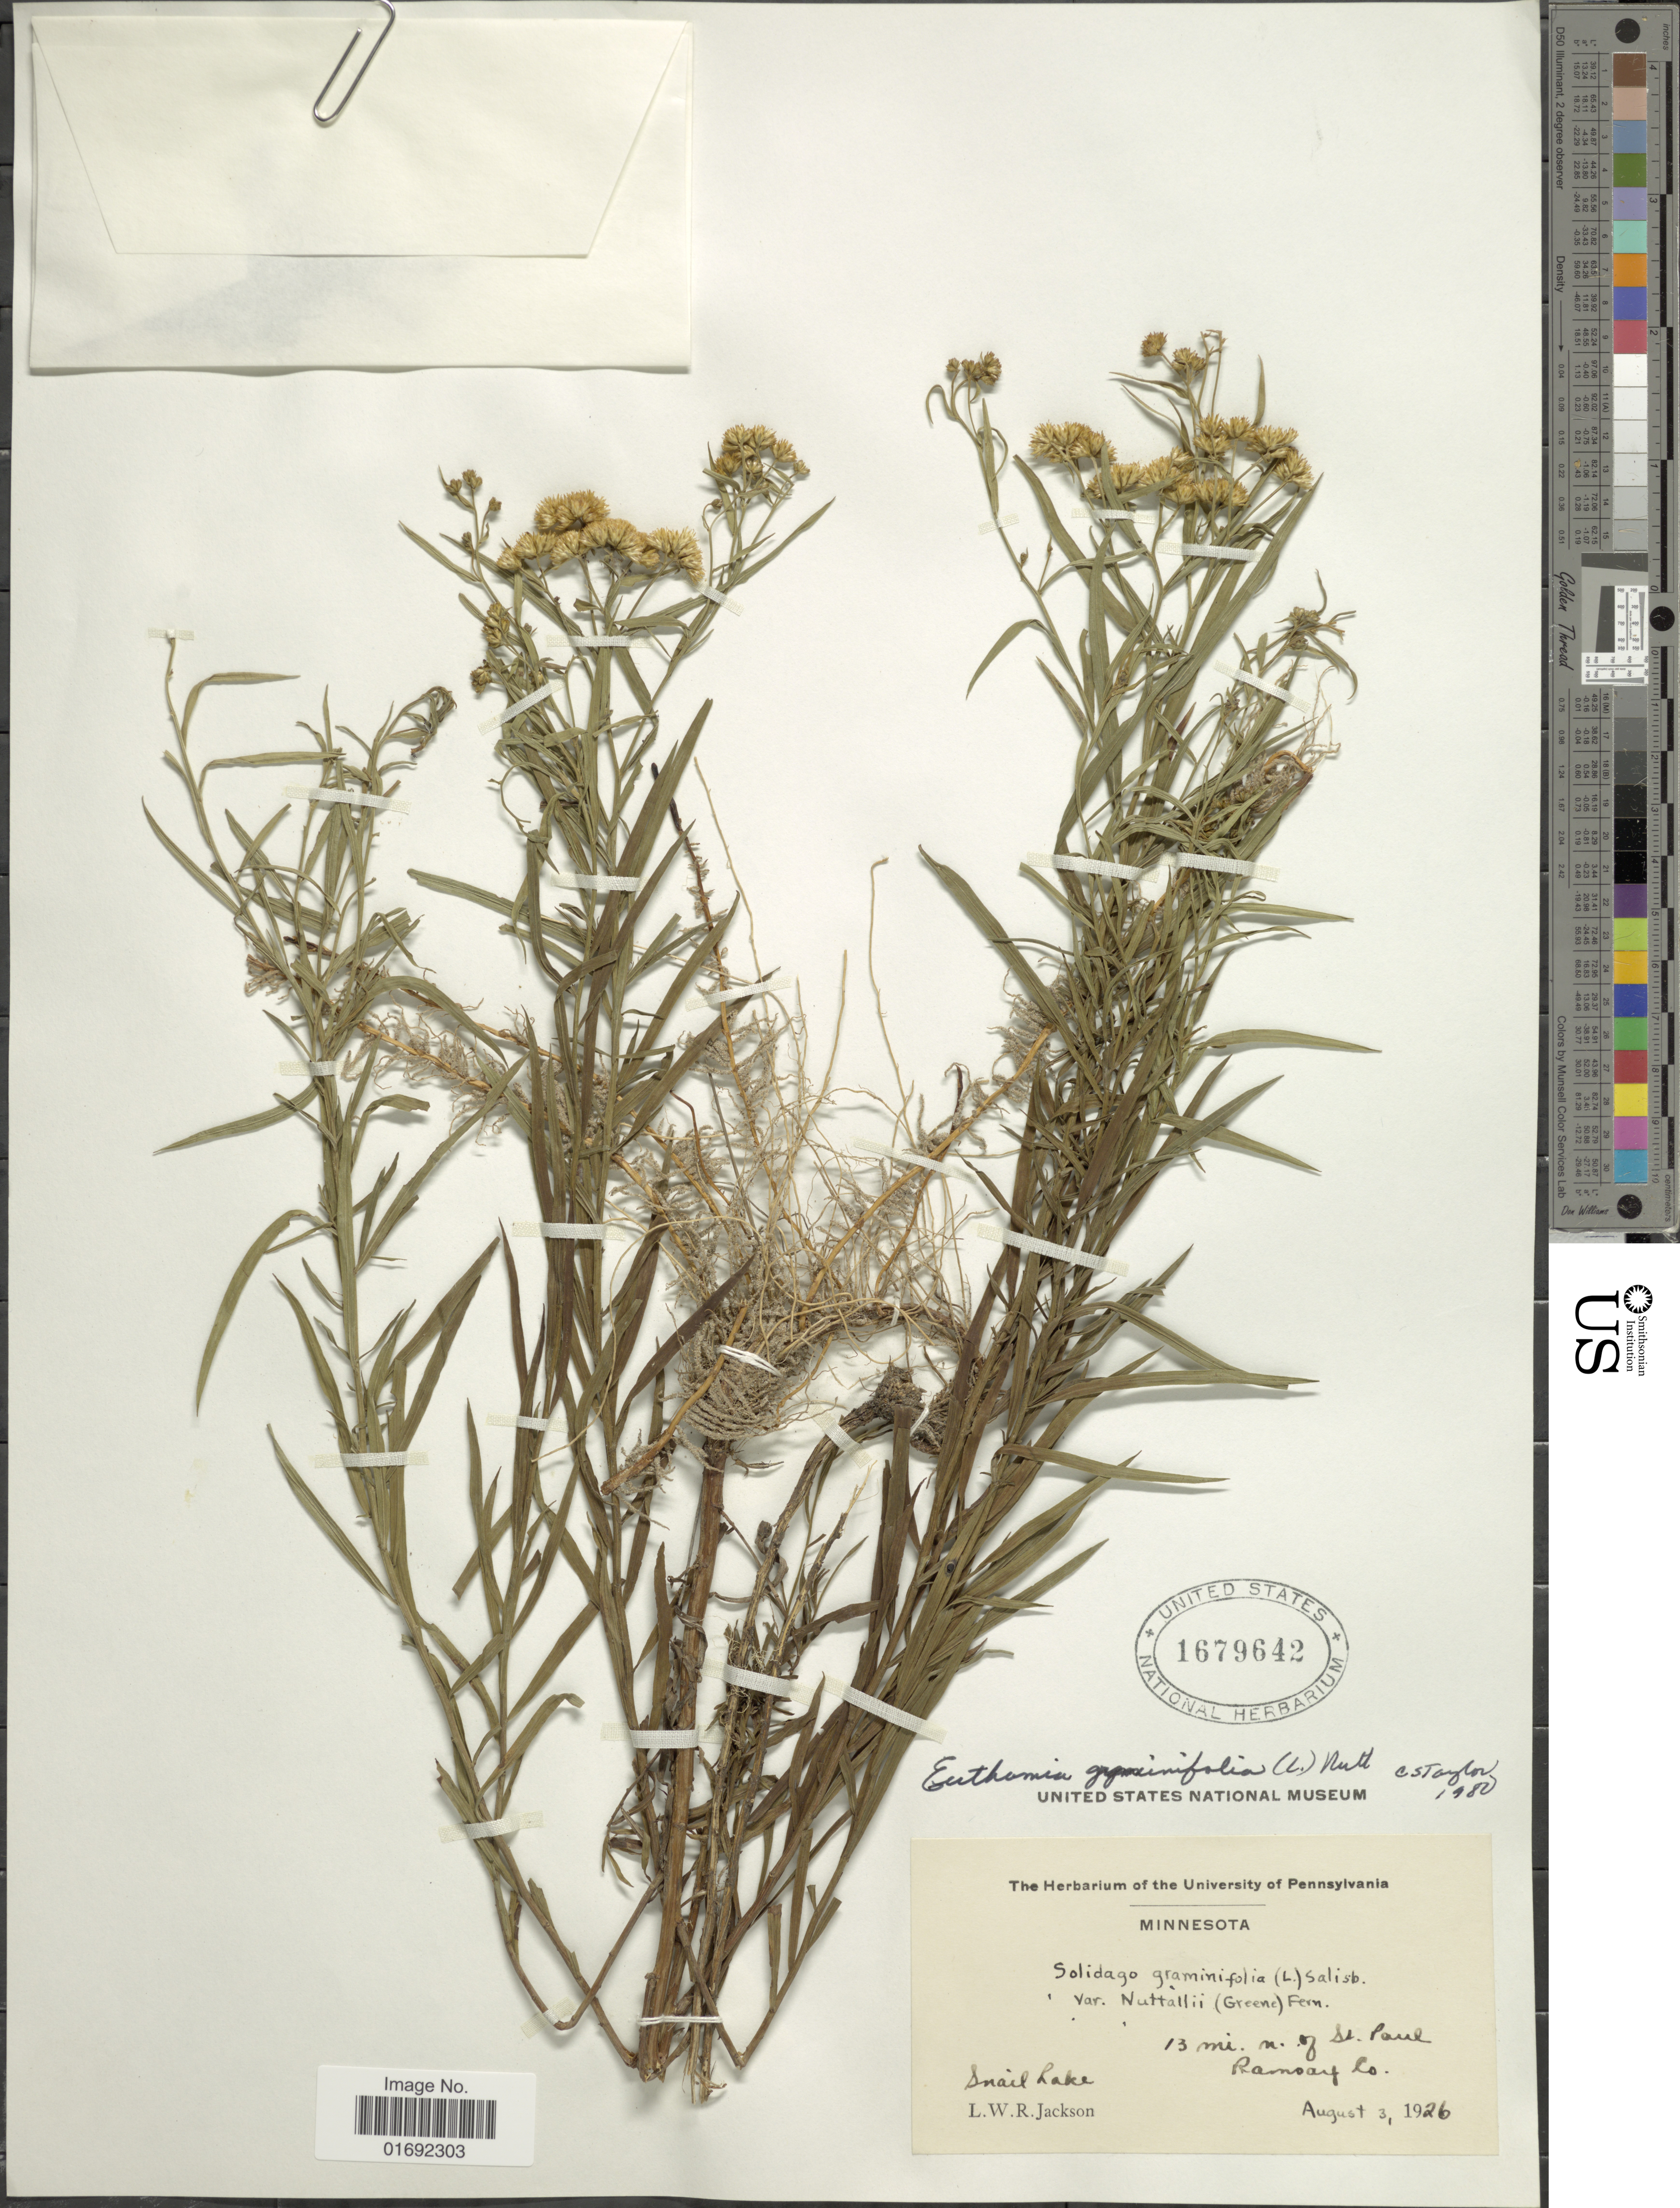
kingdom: Plantae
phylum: Tracheophyta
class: Magnoliopsida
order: Asterales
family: Asteraceae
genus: Euthamia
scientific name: Euthamia graminifolia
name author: (L.) Nutt.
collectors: L. Jackson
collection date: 1926-08-03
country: United States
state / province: Minnesota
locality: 13 mi. n. of St. Paul, Ramsay Co., Snail Lake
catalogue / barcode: US 1679642